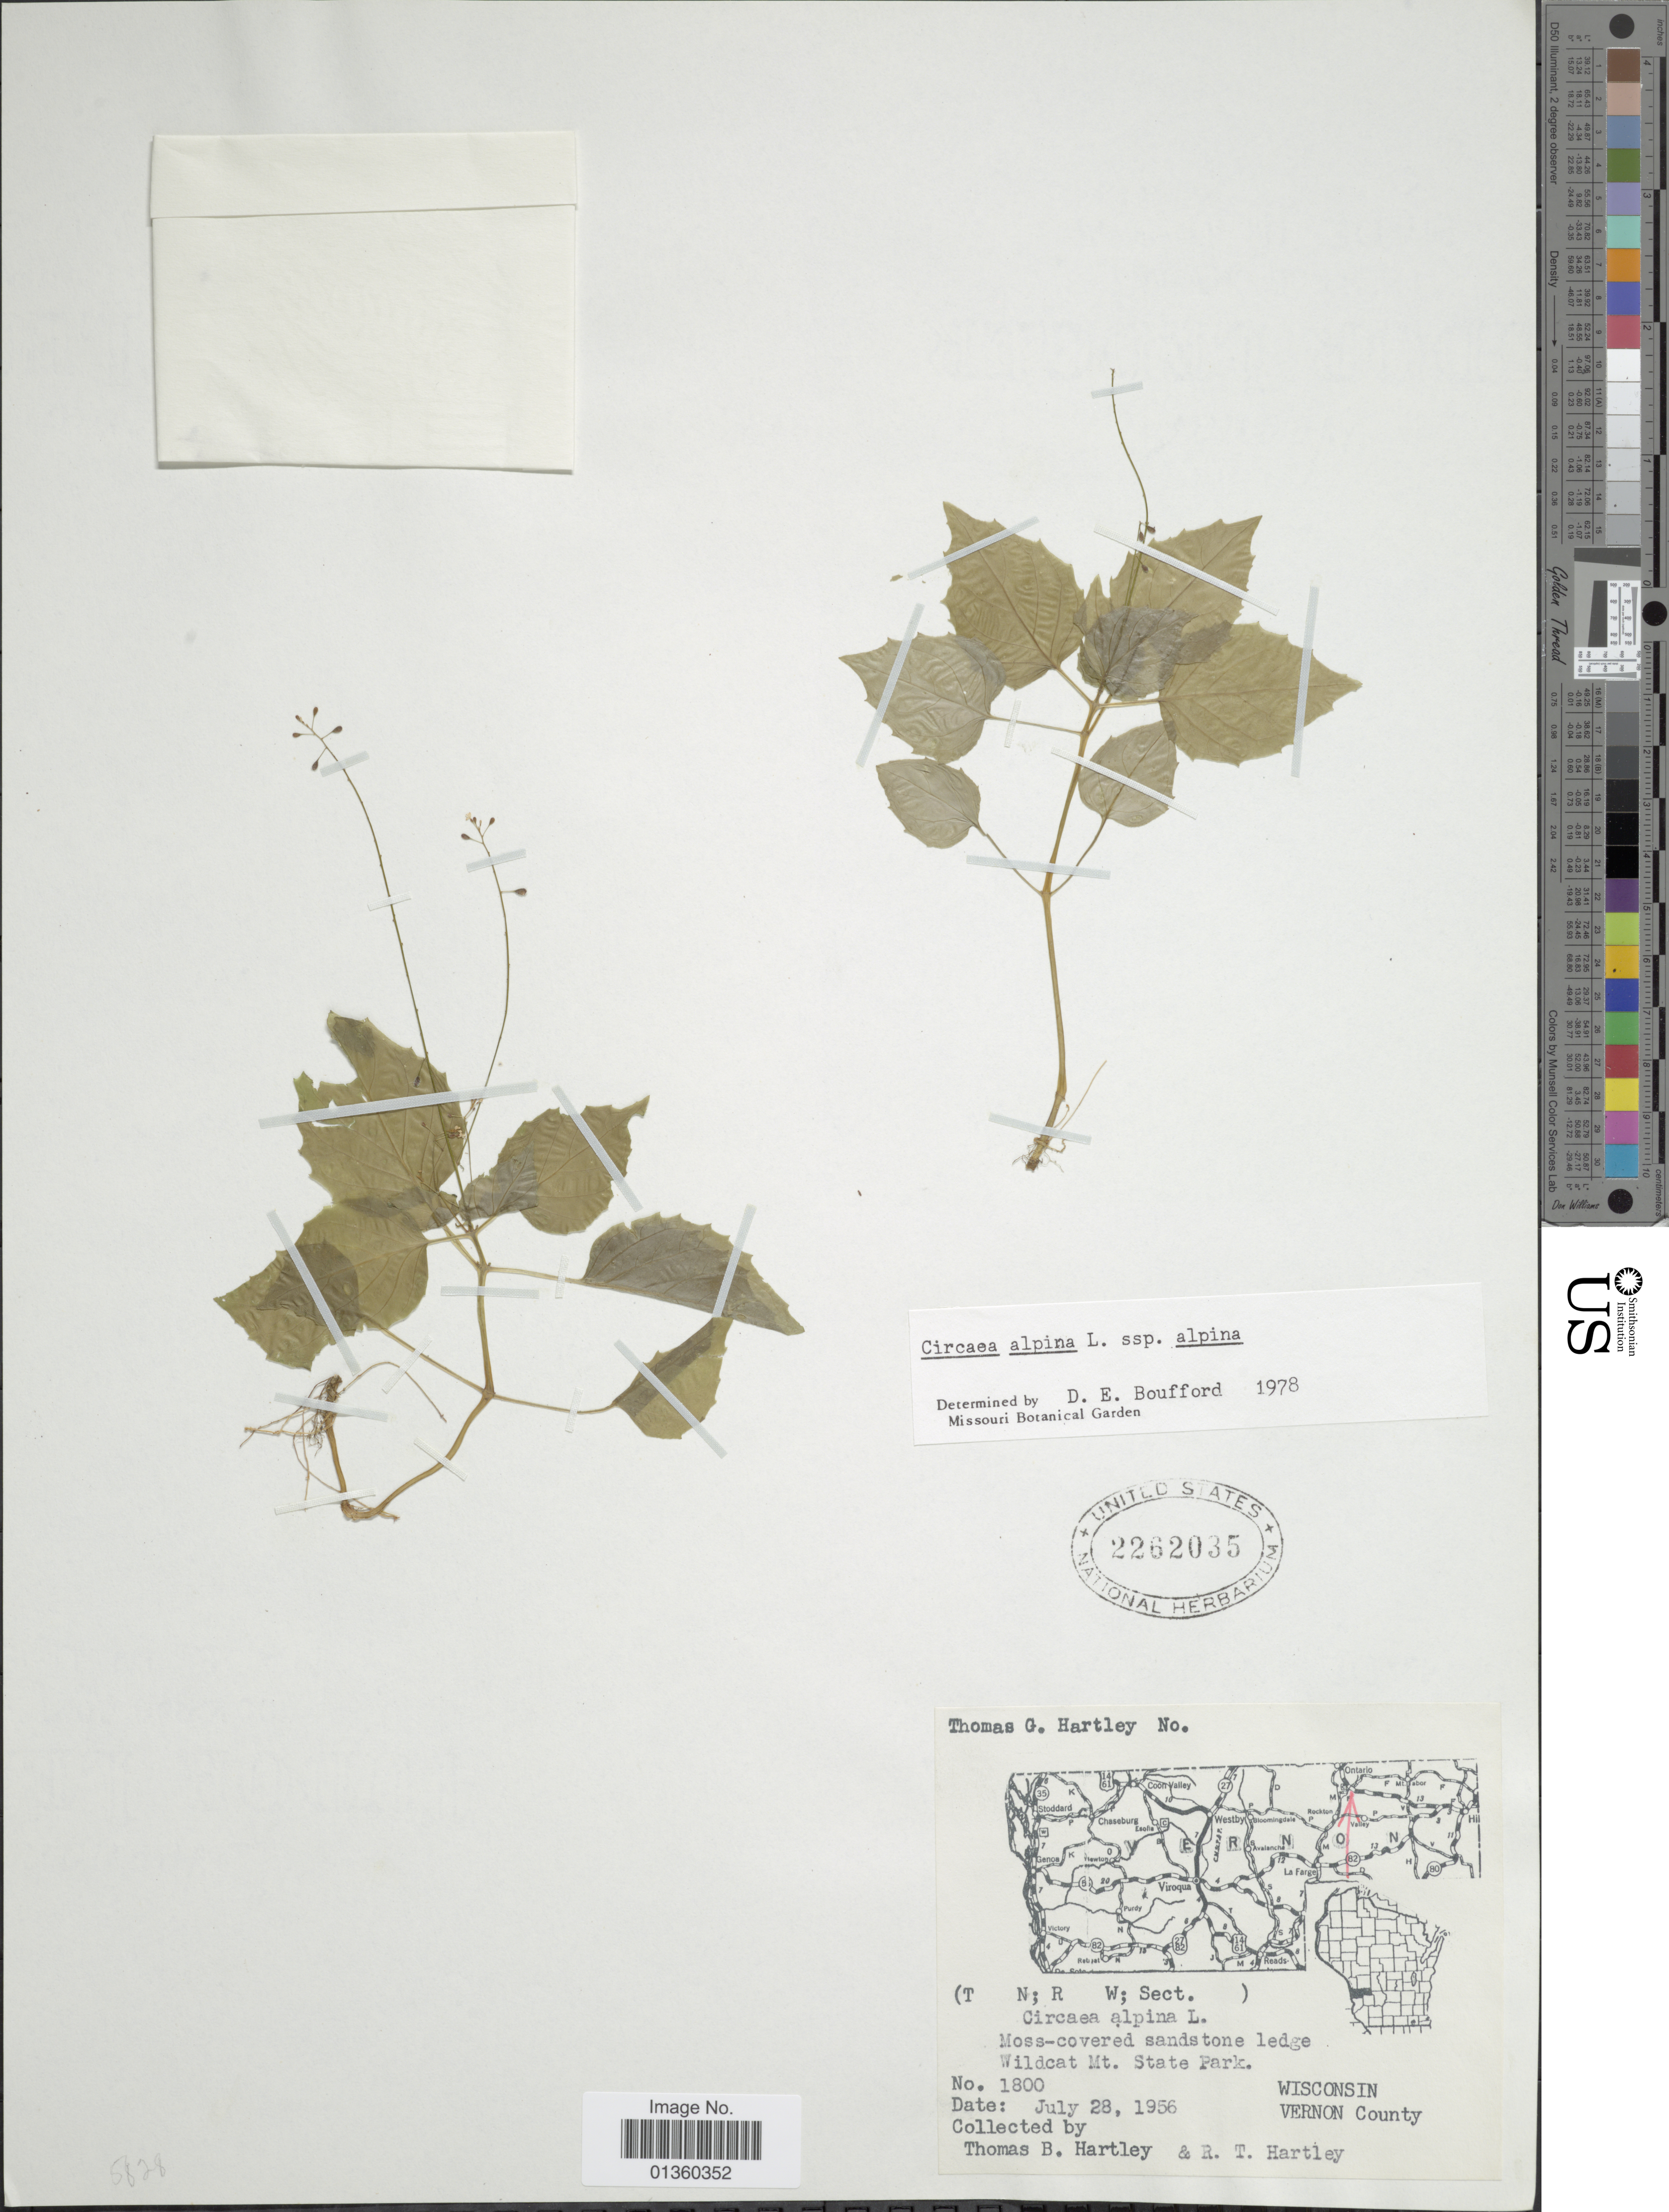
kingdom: Plantae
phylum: Tracheophyta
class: Magnoliopsida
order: Myrtales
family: Onagraceae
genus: Circaea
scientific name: Circaea alpina subsp. alpina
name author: L.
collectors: T. G. Hartley, T. Hartley & R. T. Hartley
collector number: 1800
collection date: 1956-07-28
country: United States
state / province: Wisconsin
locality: Vernon County, Moss-covered sandstone ledge, Wildcat Mt. State Park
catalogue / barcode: US 2262035